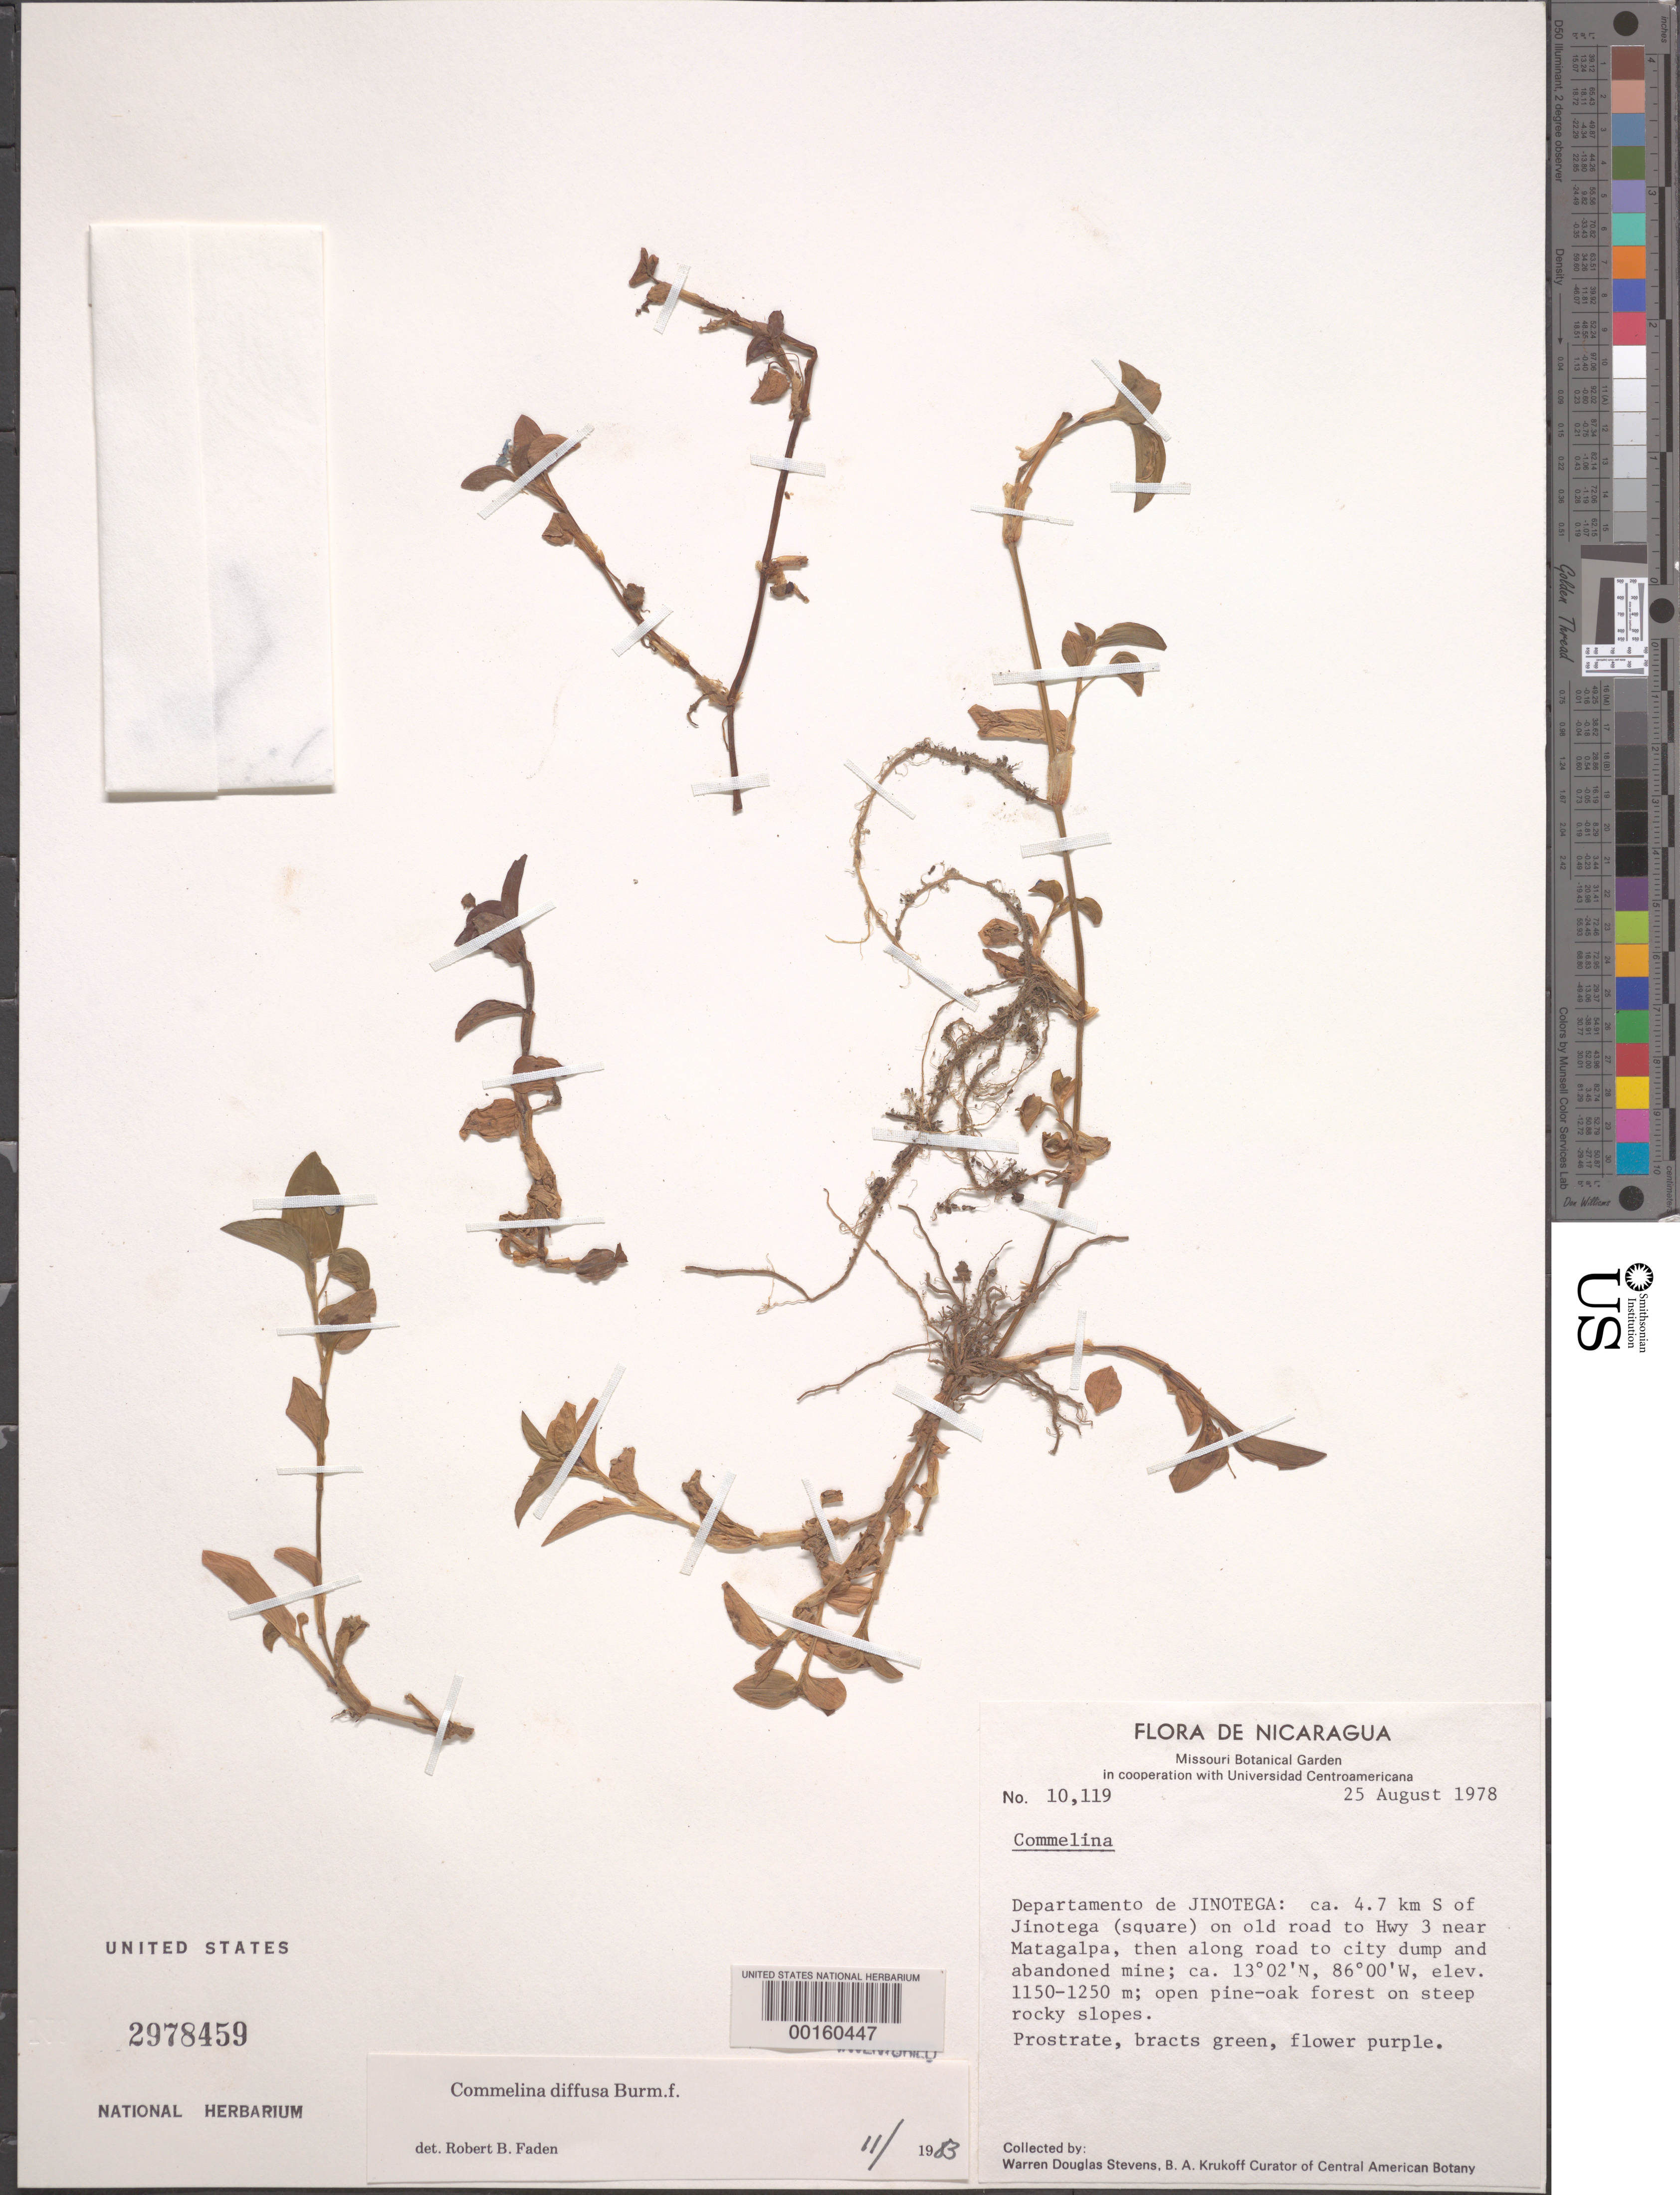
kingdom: Plantae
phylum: Tracheophyta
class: Liliopsida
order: Commelinales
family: Commelinaceae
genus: Commelina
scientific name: Commelina diffusa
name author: Burm. f.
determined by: Faden, Robert B., (US), Smithsonian Institution - National Museum of Natural History (UNITED STATES)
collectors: W. D. Stevens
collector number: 10119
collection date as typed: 25 Aug 1978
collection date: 1978-08-25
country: Nicaragua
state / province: Jinotega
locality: Old road to hwy 3, near matagalpa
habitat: Steep, rocky slopes; open pine-oak forest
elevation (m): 1150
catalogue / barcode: US 2978459